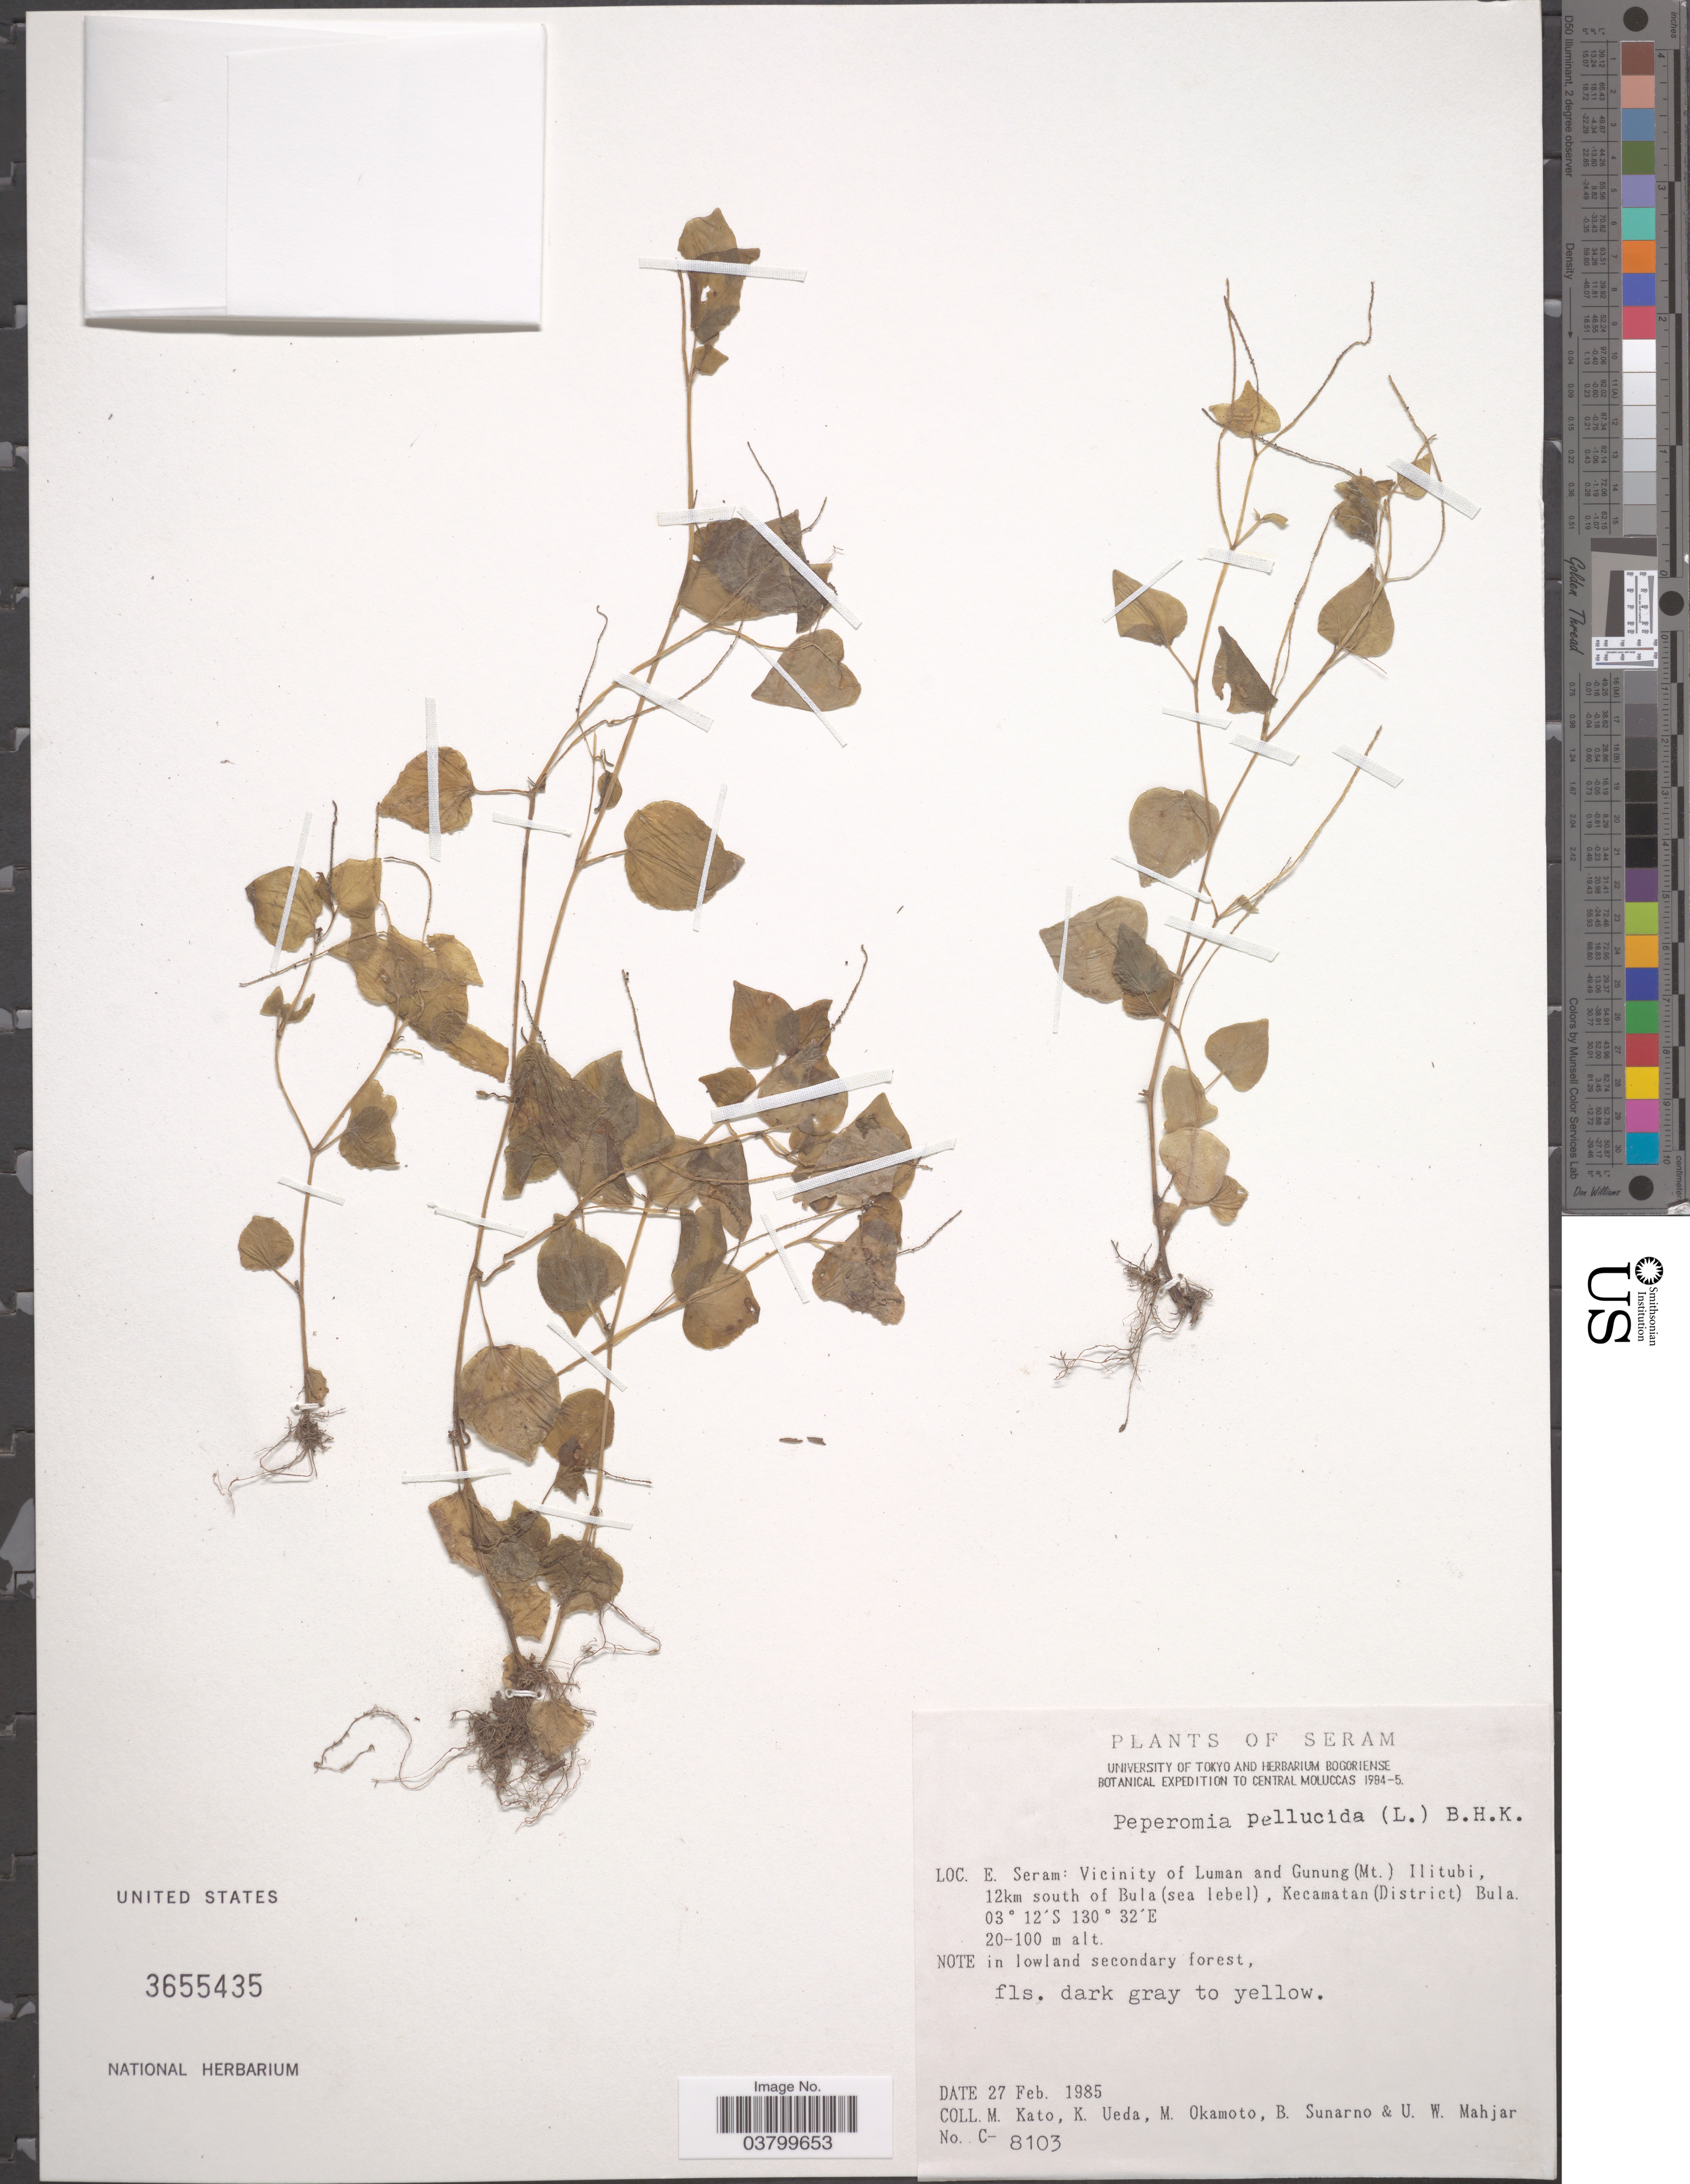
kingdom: Plantae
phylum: Tracheophyta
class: Magnoliopsida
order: Piperales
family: Piperaceae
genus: Peperomia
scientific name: Peperomia pellucida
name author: (L.) Kunth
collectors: M. Kato, K. Ueda, M. Okamoto & B. Sunarno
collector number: C-8103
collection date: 1985-02-27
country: Indonesia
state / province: Maluku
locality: Seram. E. Seram: Vicinity of Luman and Gunung (Mt.) Ilitubi, 12km south of Bula( sea lebel), Kecamatan (District) Bula.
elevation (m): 20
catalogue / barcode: US 3655435